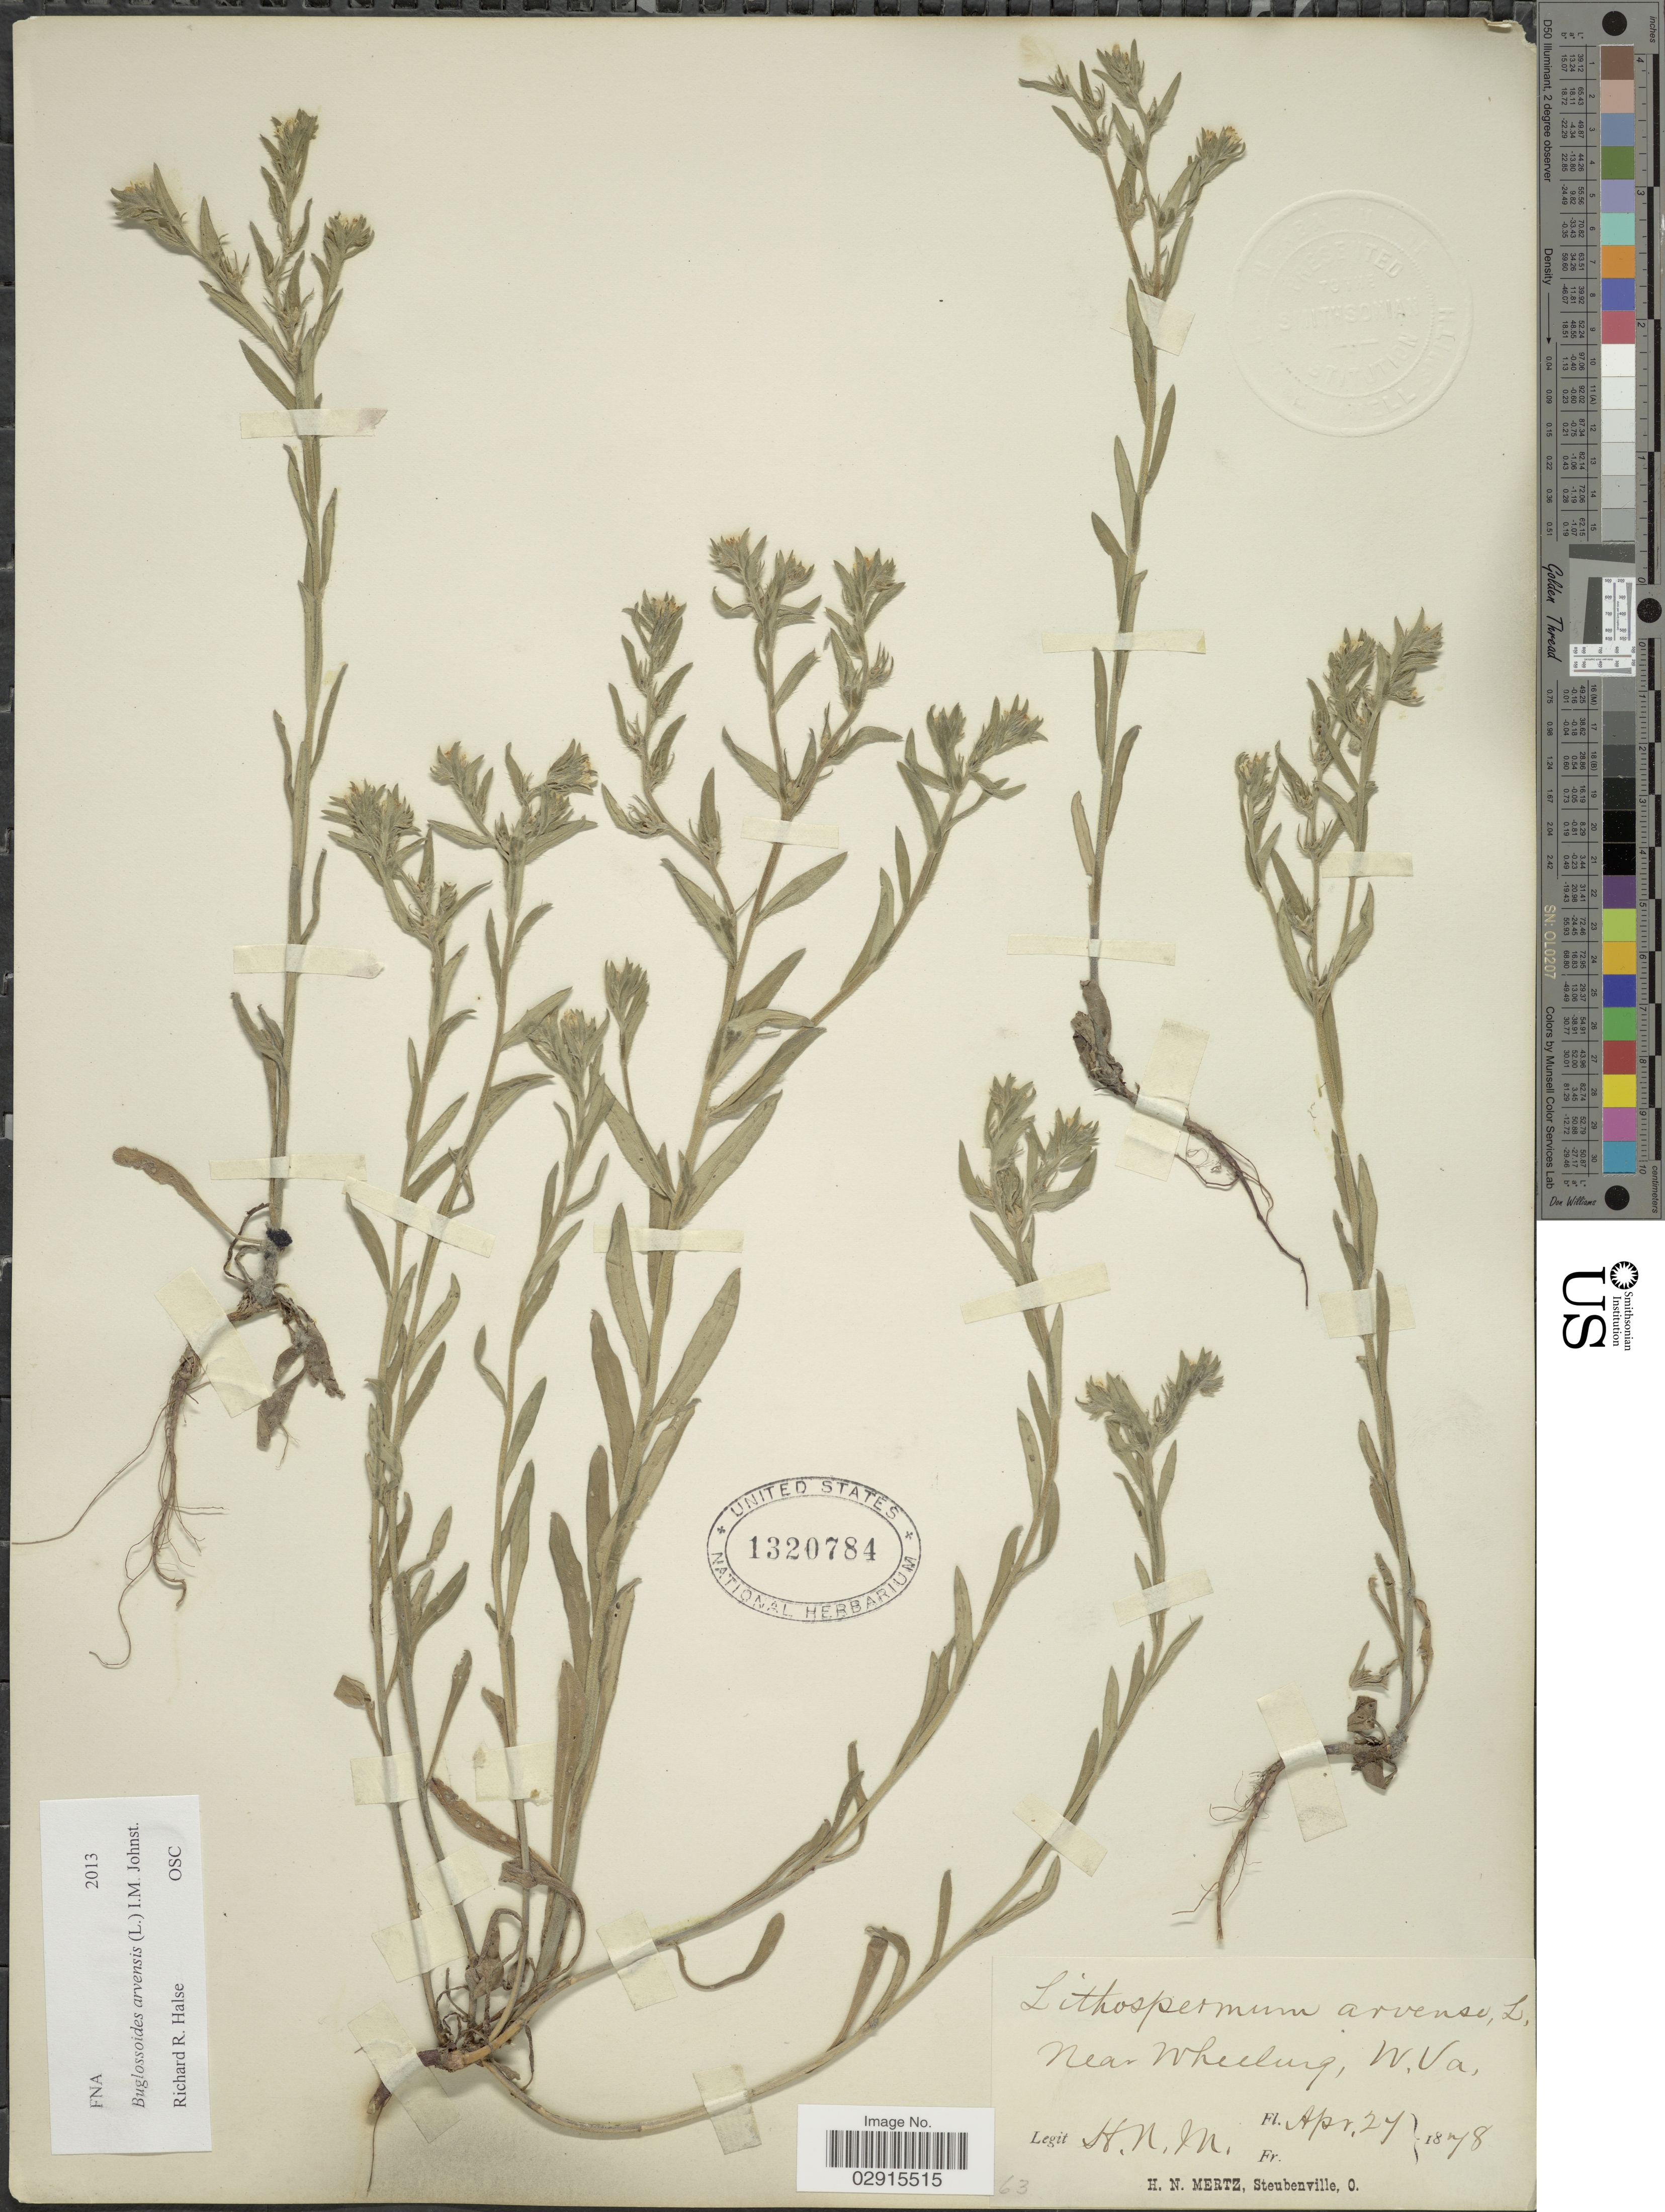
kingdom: Plantae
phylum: Tracheophyta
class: Magnoliopsida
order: Boraginales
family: Boraginaceae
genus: Buglossoides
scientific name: Buglossoides arvensis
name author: (L.) I.M. Johnst.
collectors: H. Mertz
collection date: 1878-04-24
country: United States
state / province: West Virginia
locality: Near Wheeling.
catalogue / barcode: US 1320784